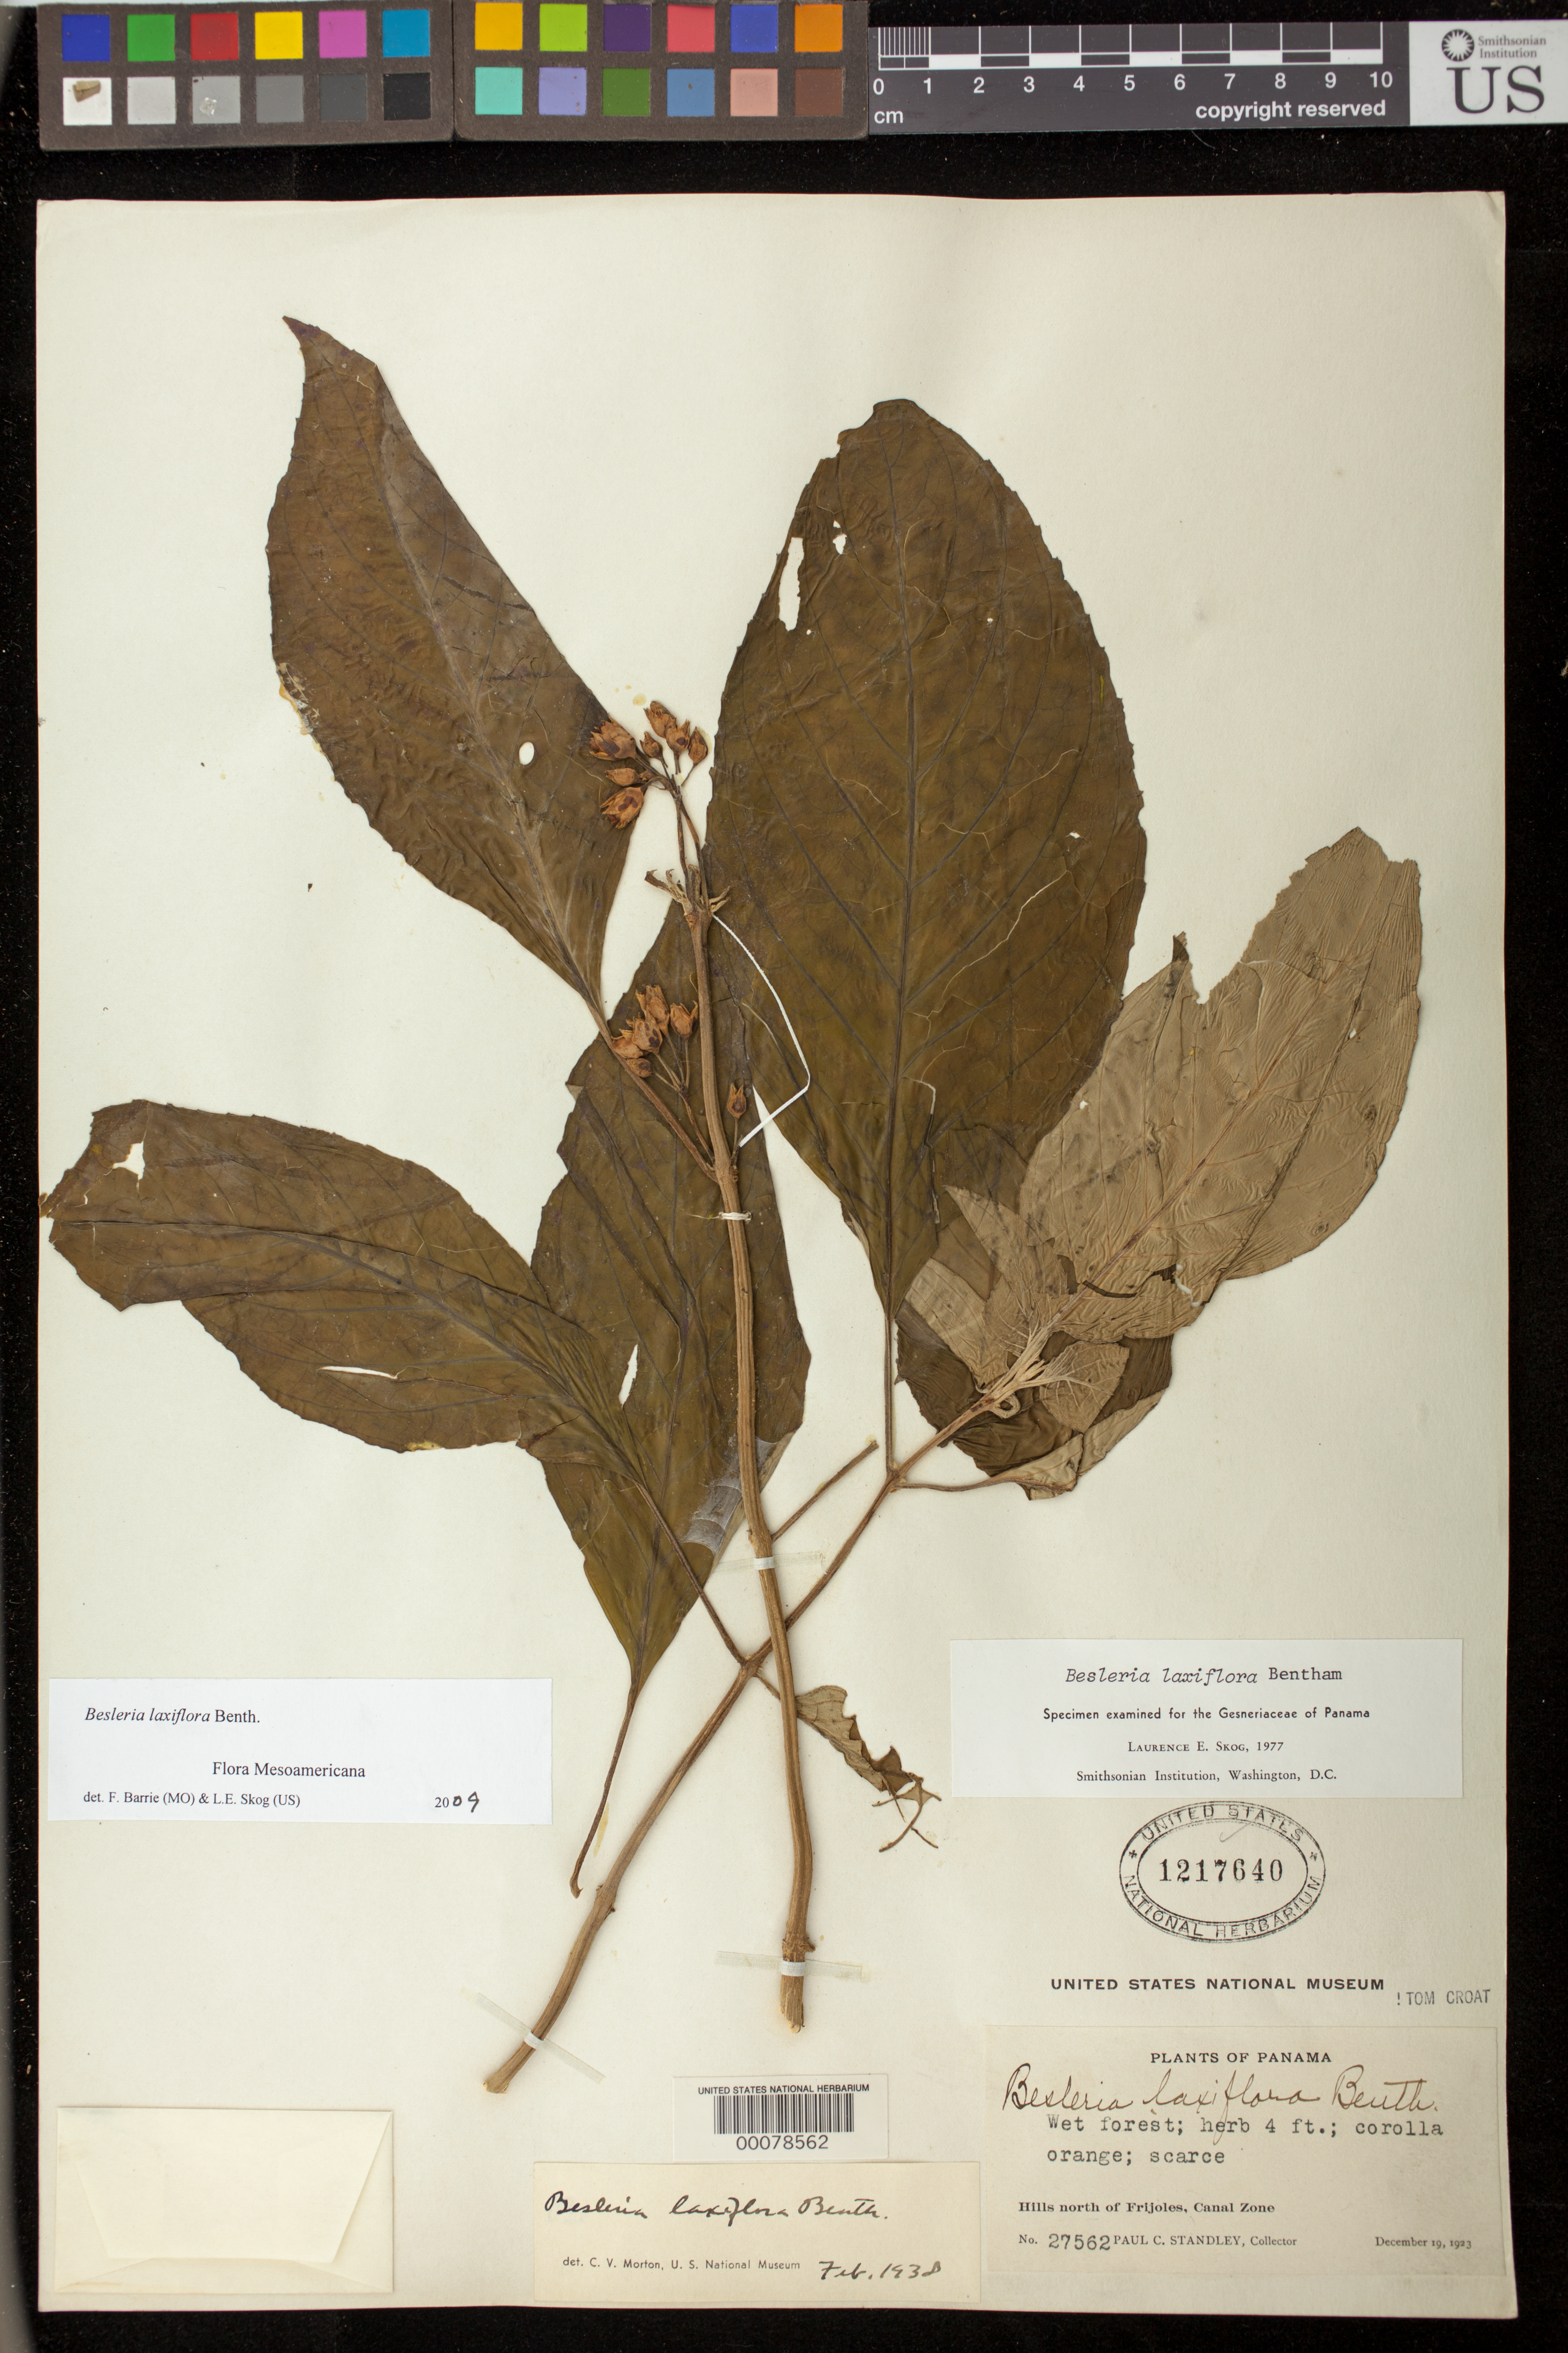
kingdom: Plantae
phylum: Tracheophyta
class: Magnoliopsida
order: Lamiales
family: Gesneriaceae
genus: Besleria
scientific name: Besleria laxiflora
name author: Benth.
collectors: P. C. Standley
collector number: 27562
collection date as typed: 19 Dec 1923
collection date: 1923-12-19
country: Panama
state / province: Colón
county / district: Canal Zone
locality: Hills north of Frijoles, Canal Zone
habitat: Wet forest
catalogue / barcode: US 1217640